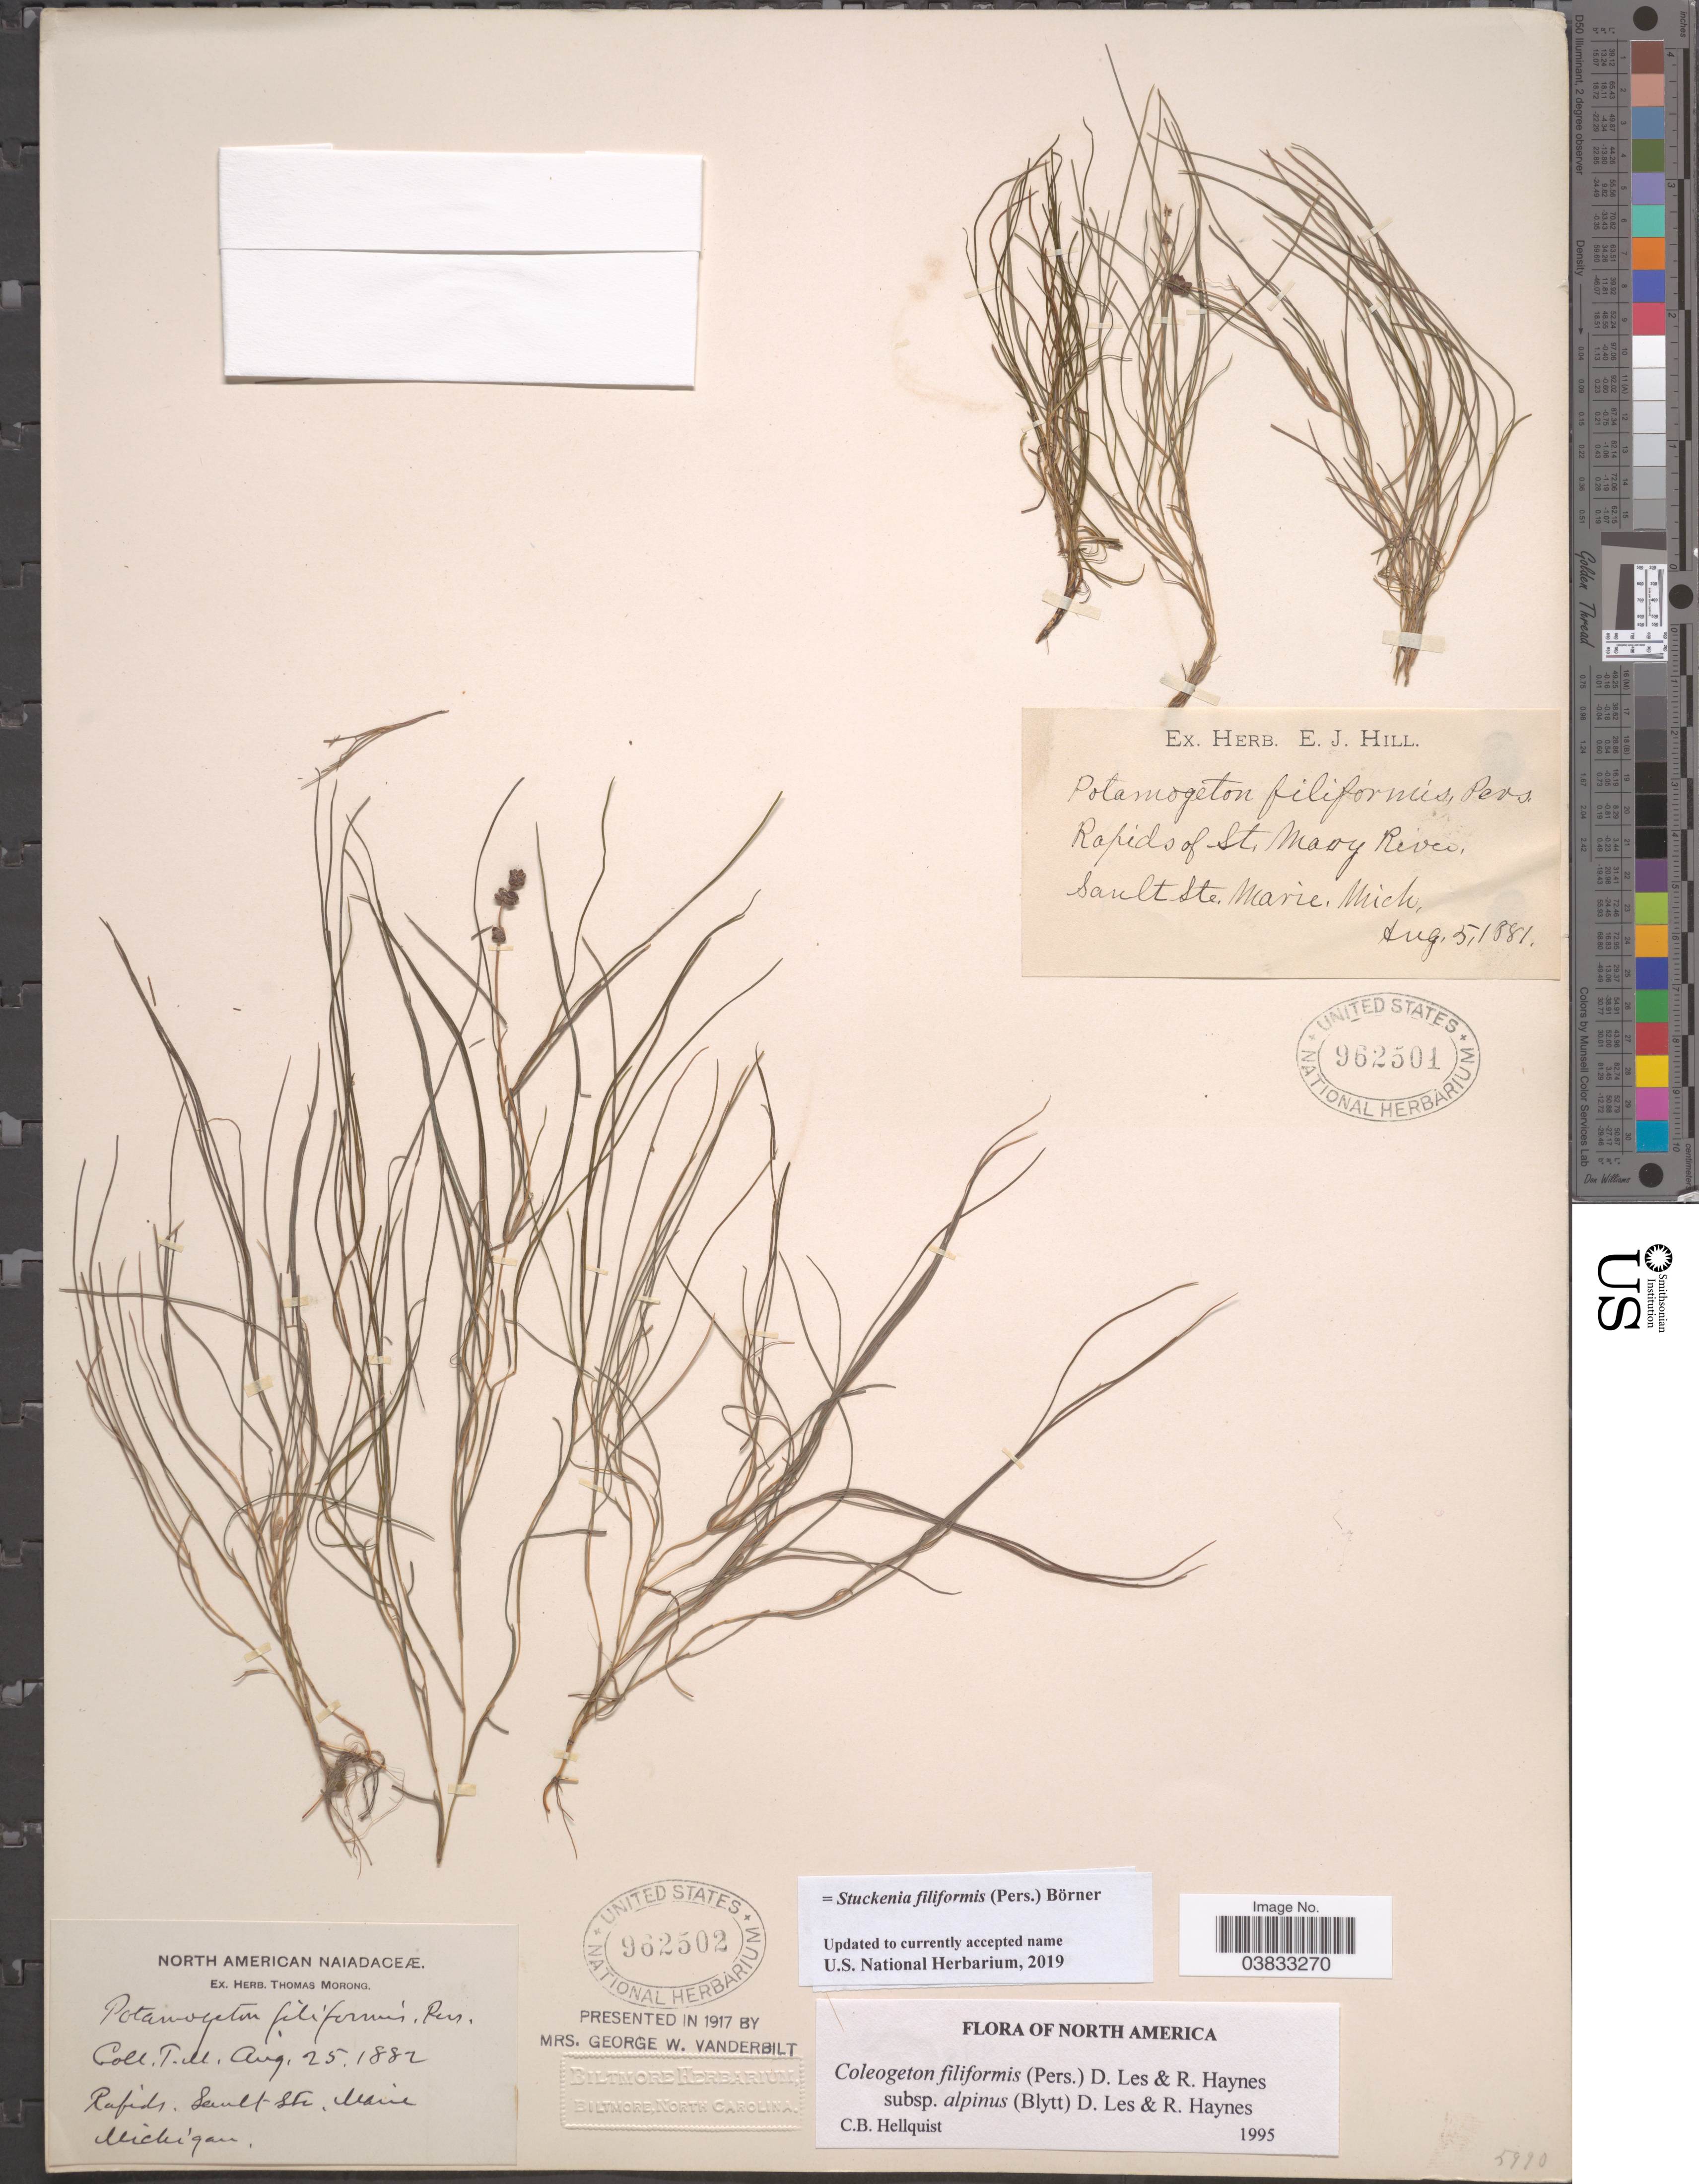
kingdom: Plantae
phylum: Tracheophyta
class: Liliopsida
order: Alismatales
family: Potamogetonaceae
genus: Stuckenia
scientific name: Stuckenia filiformis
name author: (Pers.) Börner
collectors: Ex herb. E. J. Hill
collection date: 1881-08-05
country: United States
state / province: Michigan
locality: Rapids of St. Mary River, Sault Ste. Marie.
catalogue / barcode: US 962501